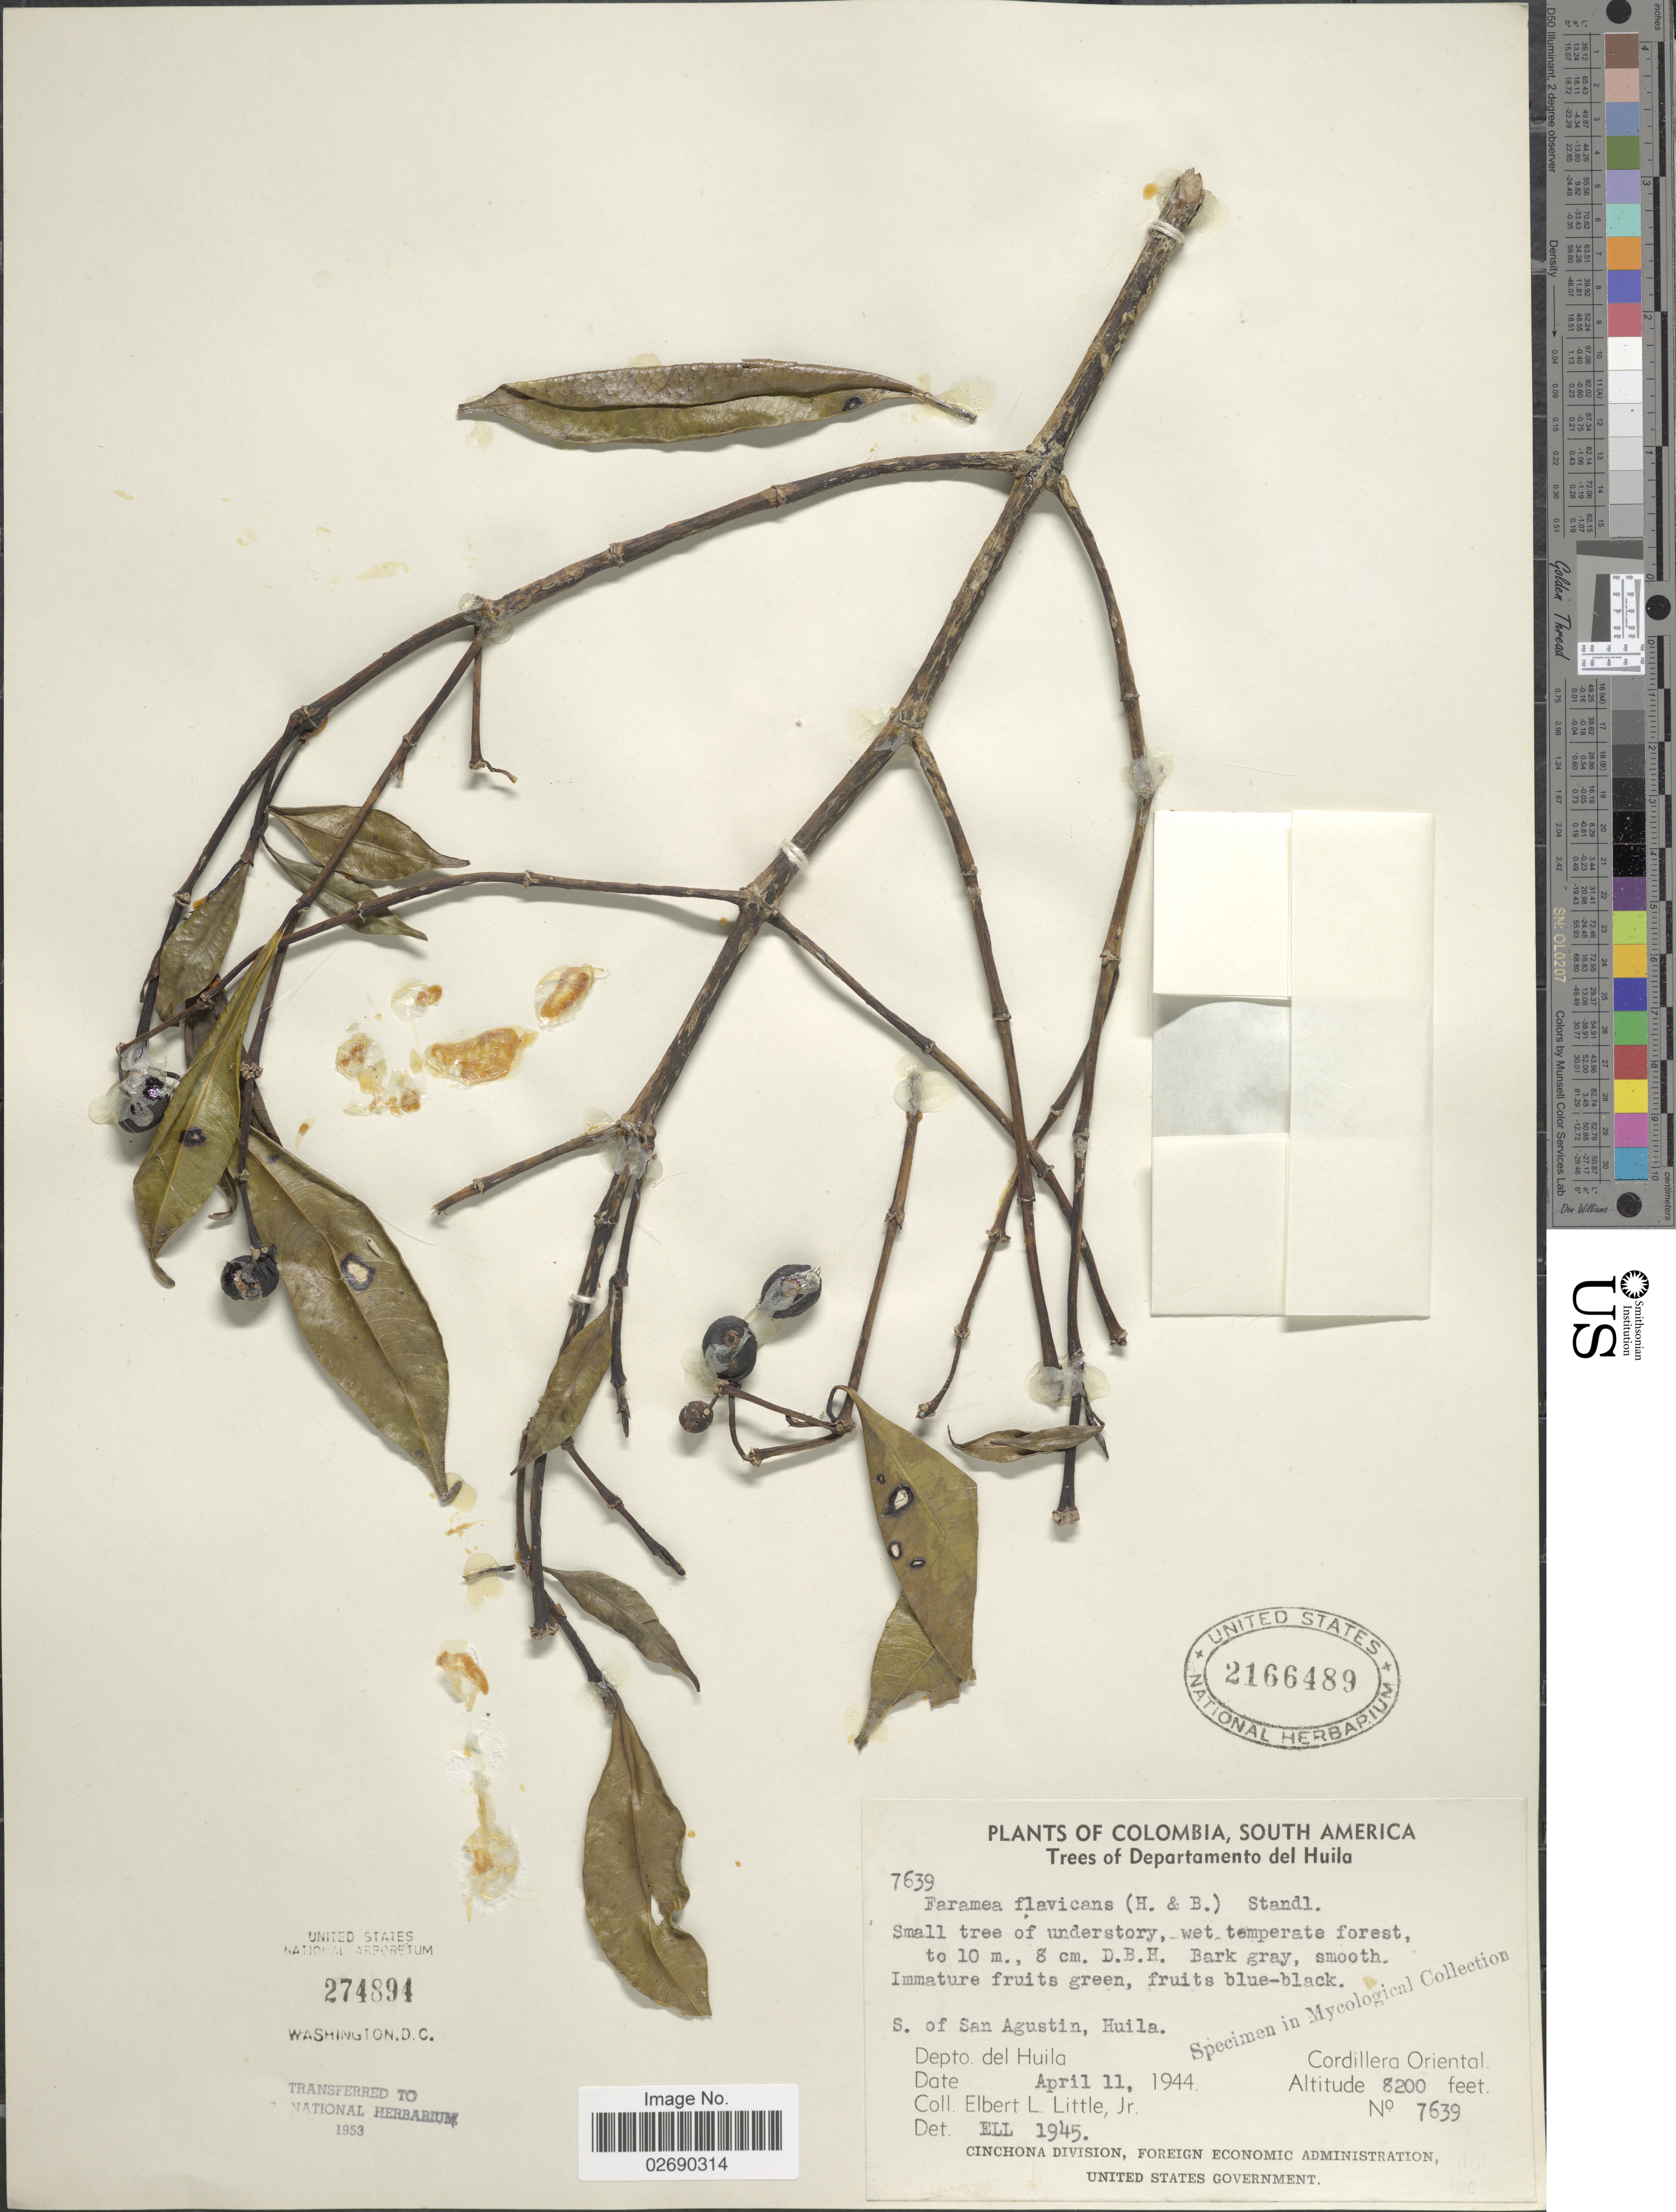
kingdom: Plantae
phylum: Tracheophyta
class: Magnoliopsida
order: Gentianales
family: Rubiaceae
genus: Faramea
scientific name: Faramea flavicans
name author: (Roem. & Schult.) Standl.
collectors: E. L. Little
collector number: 7639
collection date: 1944-04-11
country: Colombia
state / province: Huila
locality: Departamento del Huila, S. of San Agustin, Huila, Depto. del Huila, Cordillera Oriental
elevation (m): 2499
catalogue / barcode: US 2166489